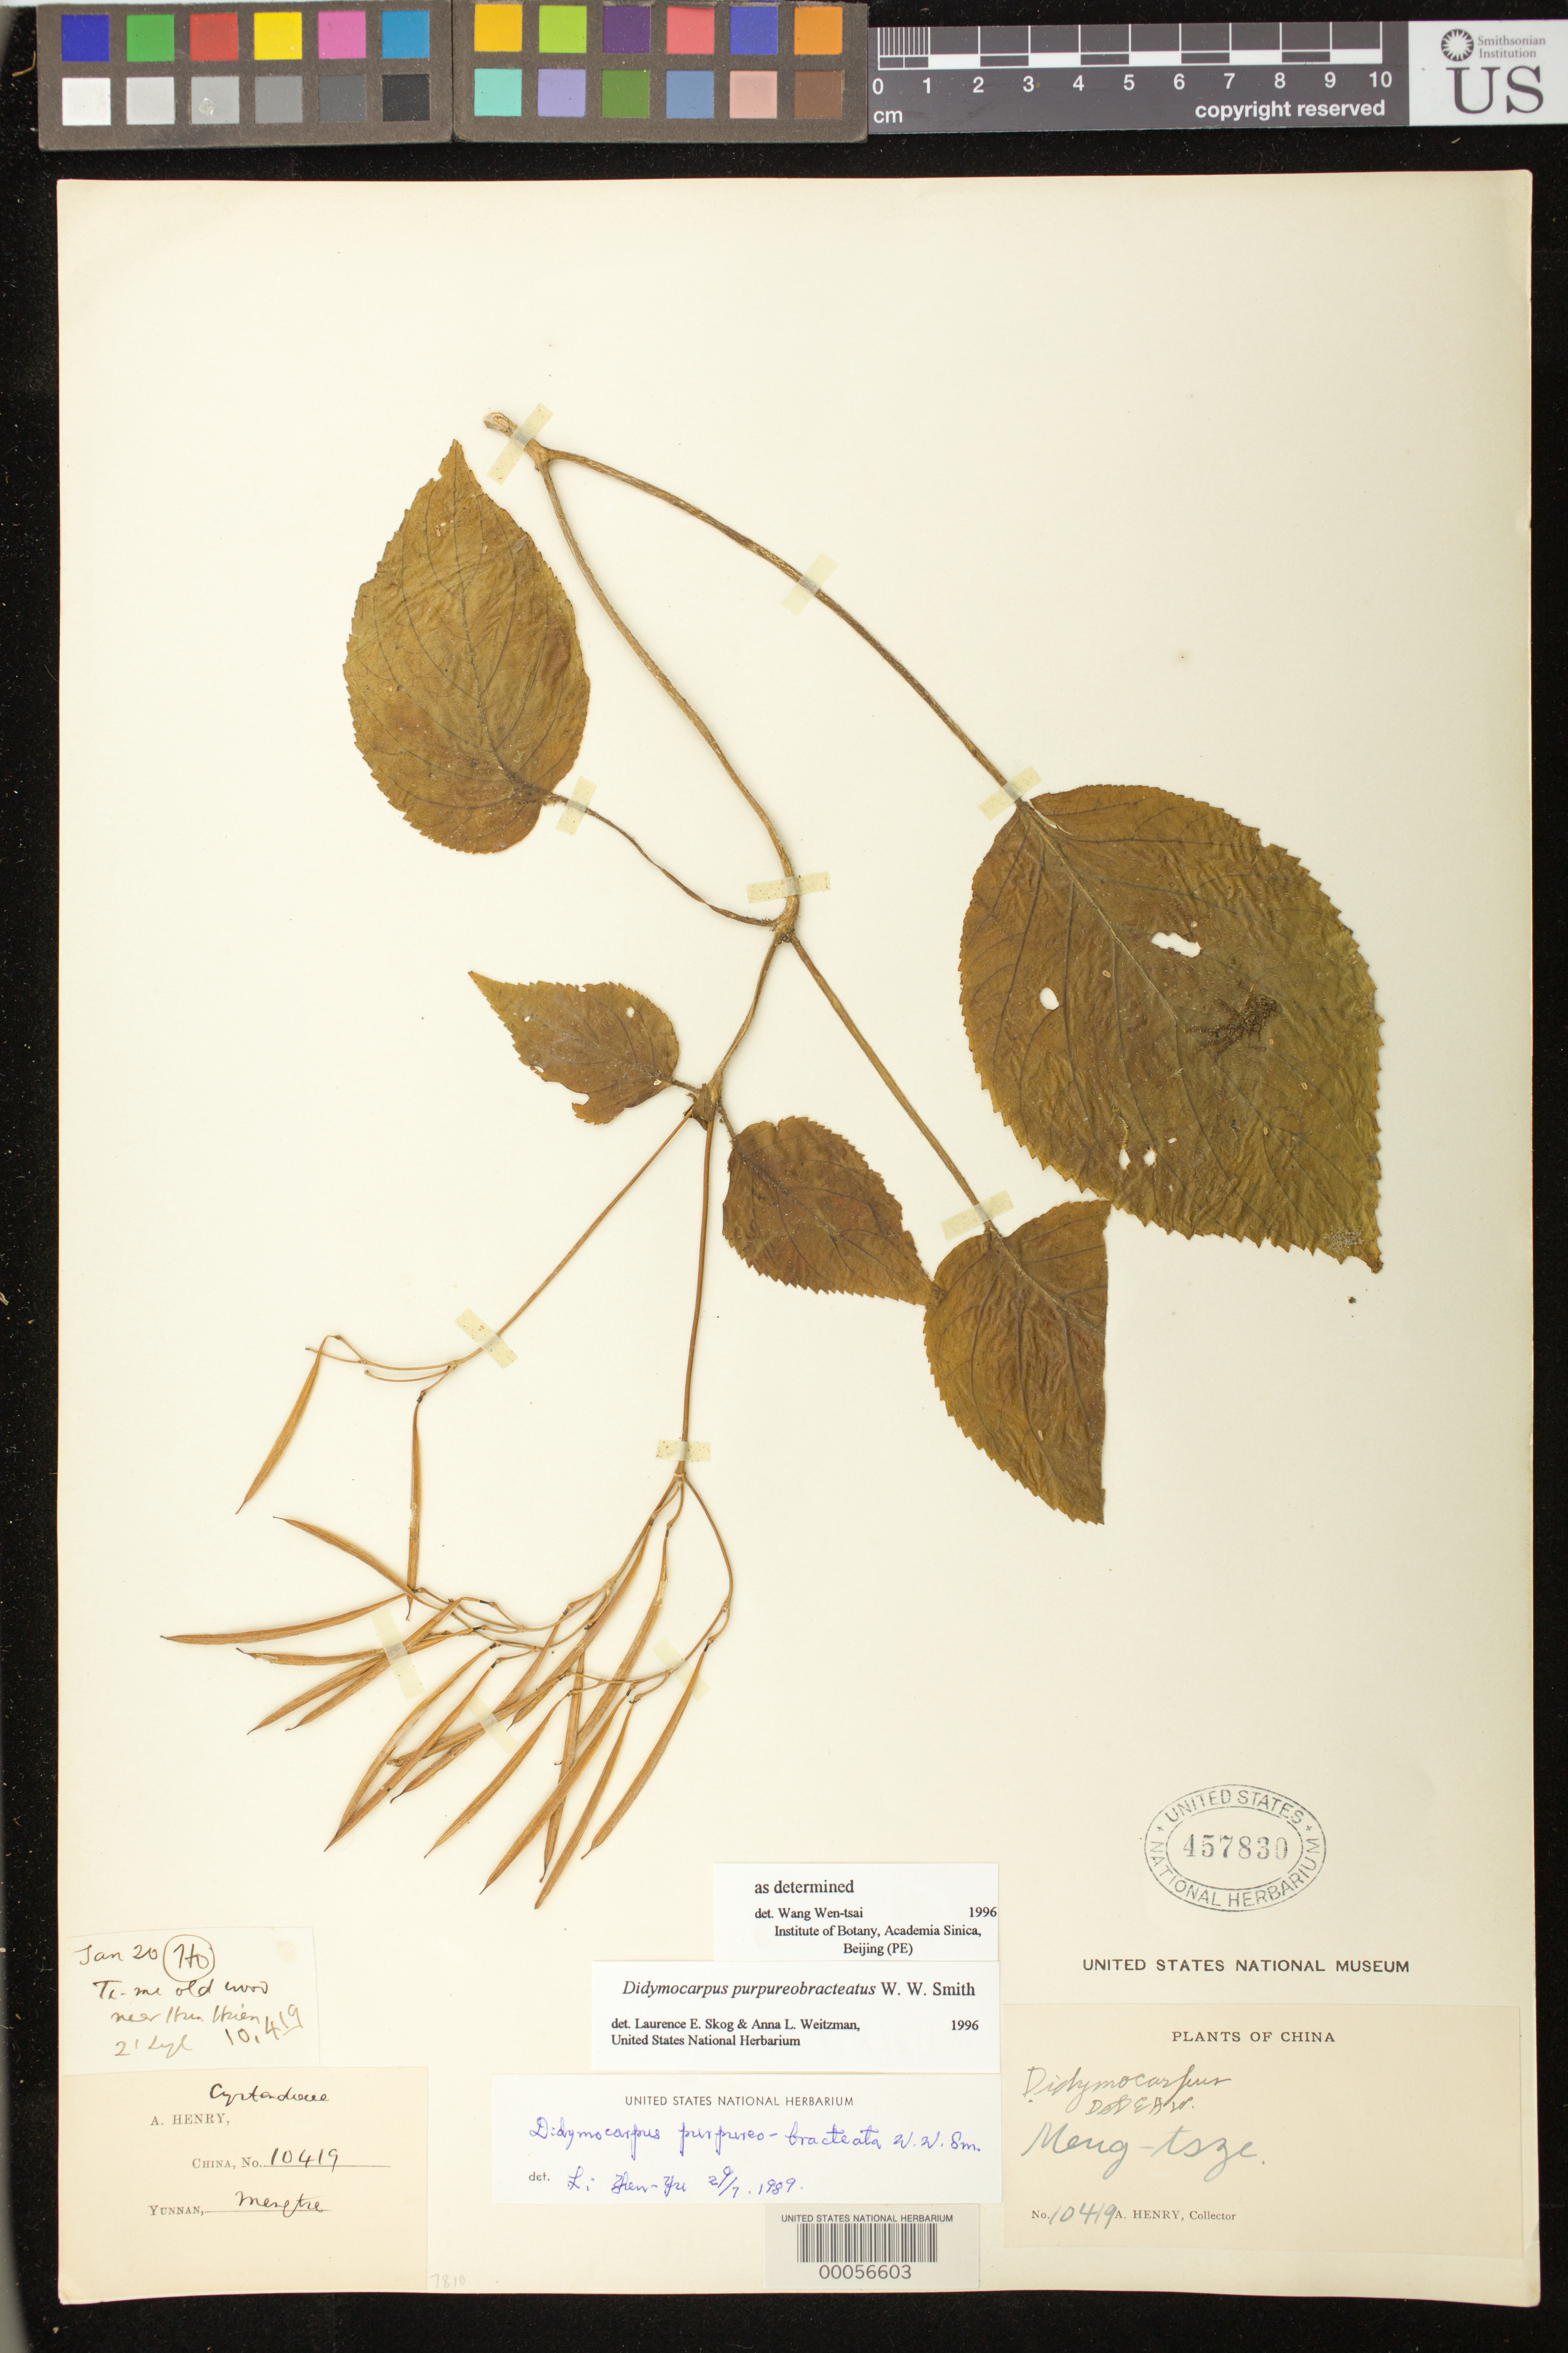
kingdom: Plantae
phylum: Tracheophyta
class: Magnoliopsida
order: Lamiales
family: Gesneriaceae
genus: Didymocarpus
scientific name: Didymocarpus purpureobracteatus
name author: W.W. Sm.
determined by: Zhen-yu, L.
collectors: A. Henry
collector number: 10419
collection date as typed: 20 Jan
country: China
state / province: Yunnan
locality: Meng-tsze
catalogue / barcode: US 457830